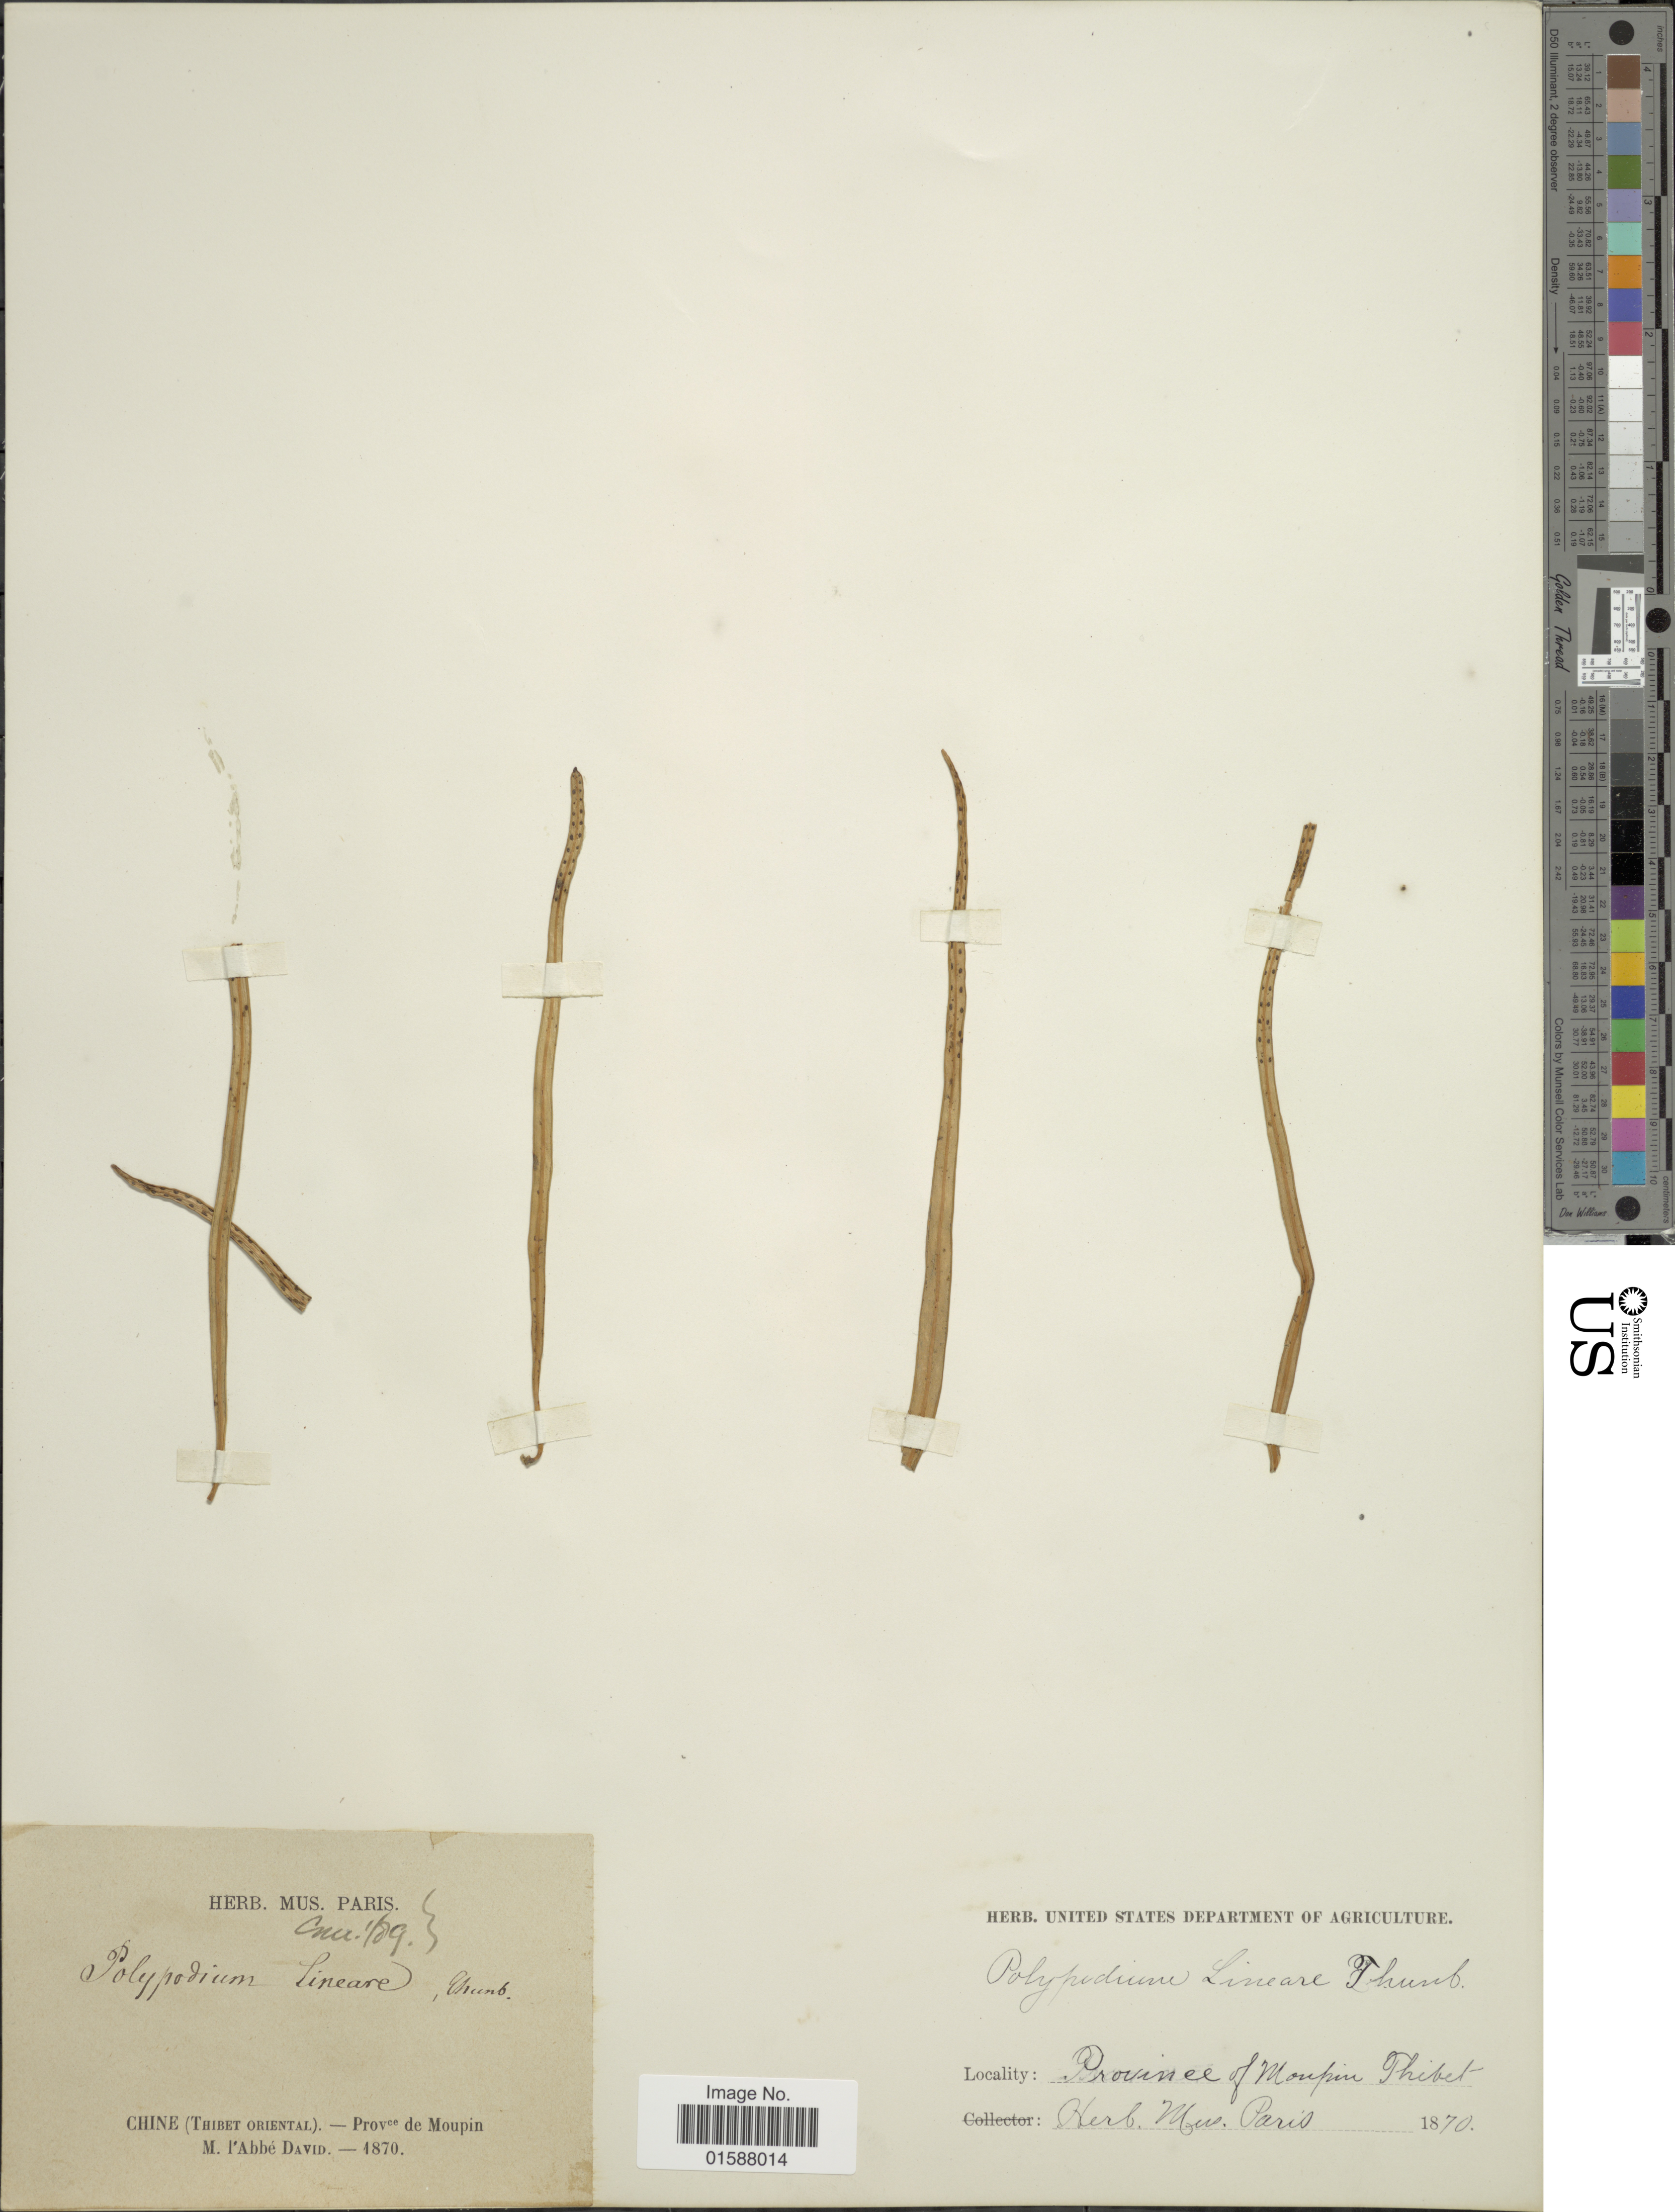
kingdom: Plantae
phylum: Tracheophyta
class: Polypodiopsida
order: Polypodiales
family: Polypodiaceae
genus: Lepisorus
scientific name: Lepisorus thunbergianus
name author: (Kaulf.) Ching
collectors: A. J. P. David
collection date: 1870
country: China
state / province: Xizang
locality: Thibet Oriental. Province of Moupin